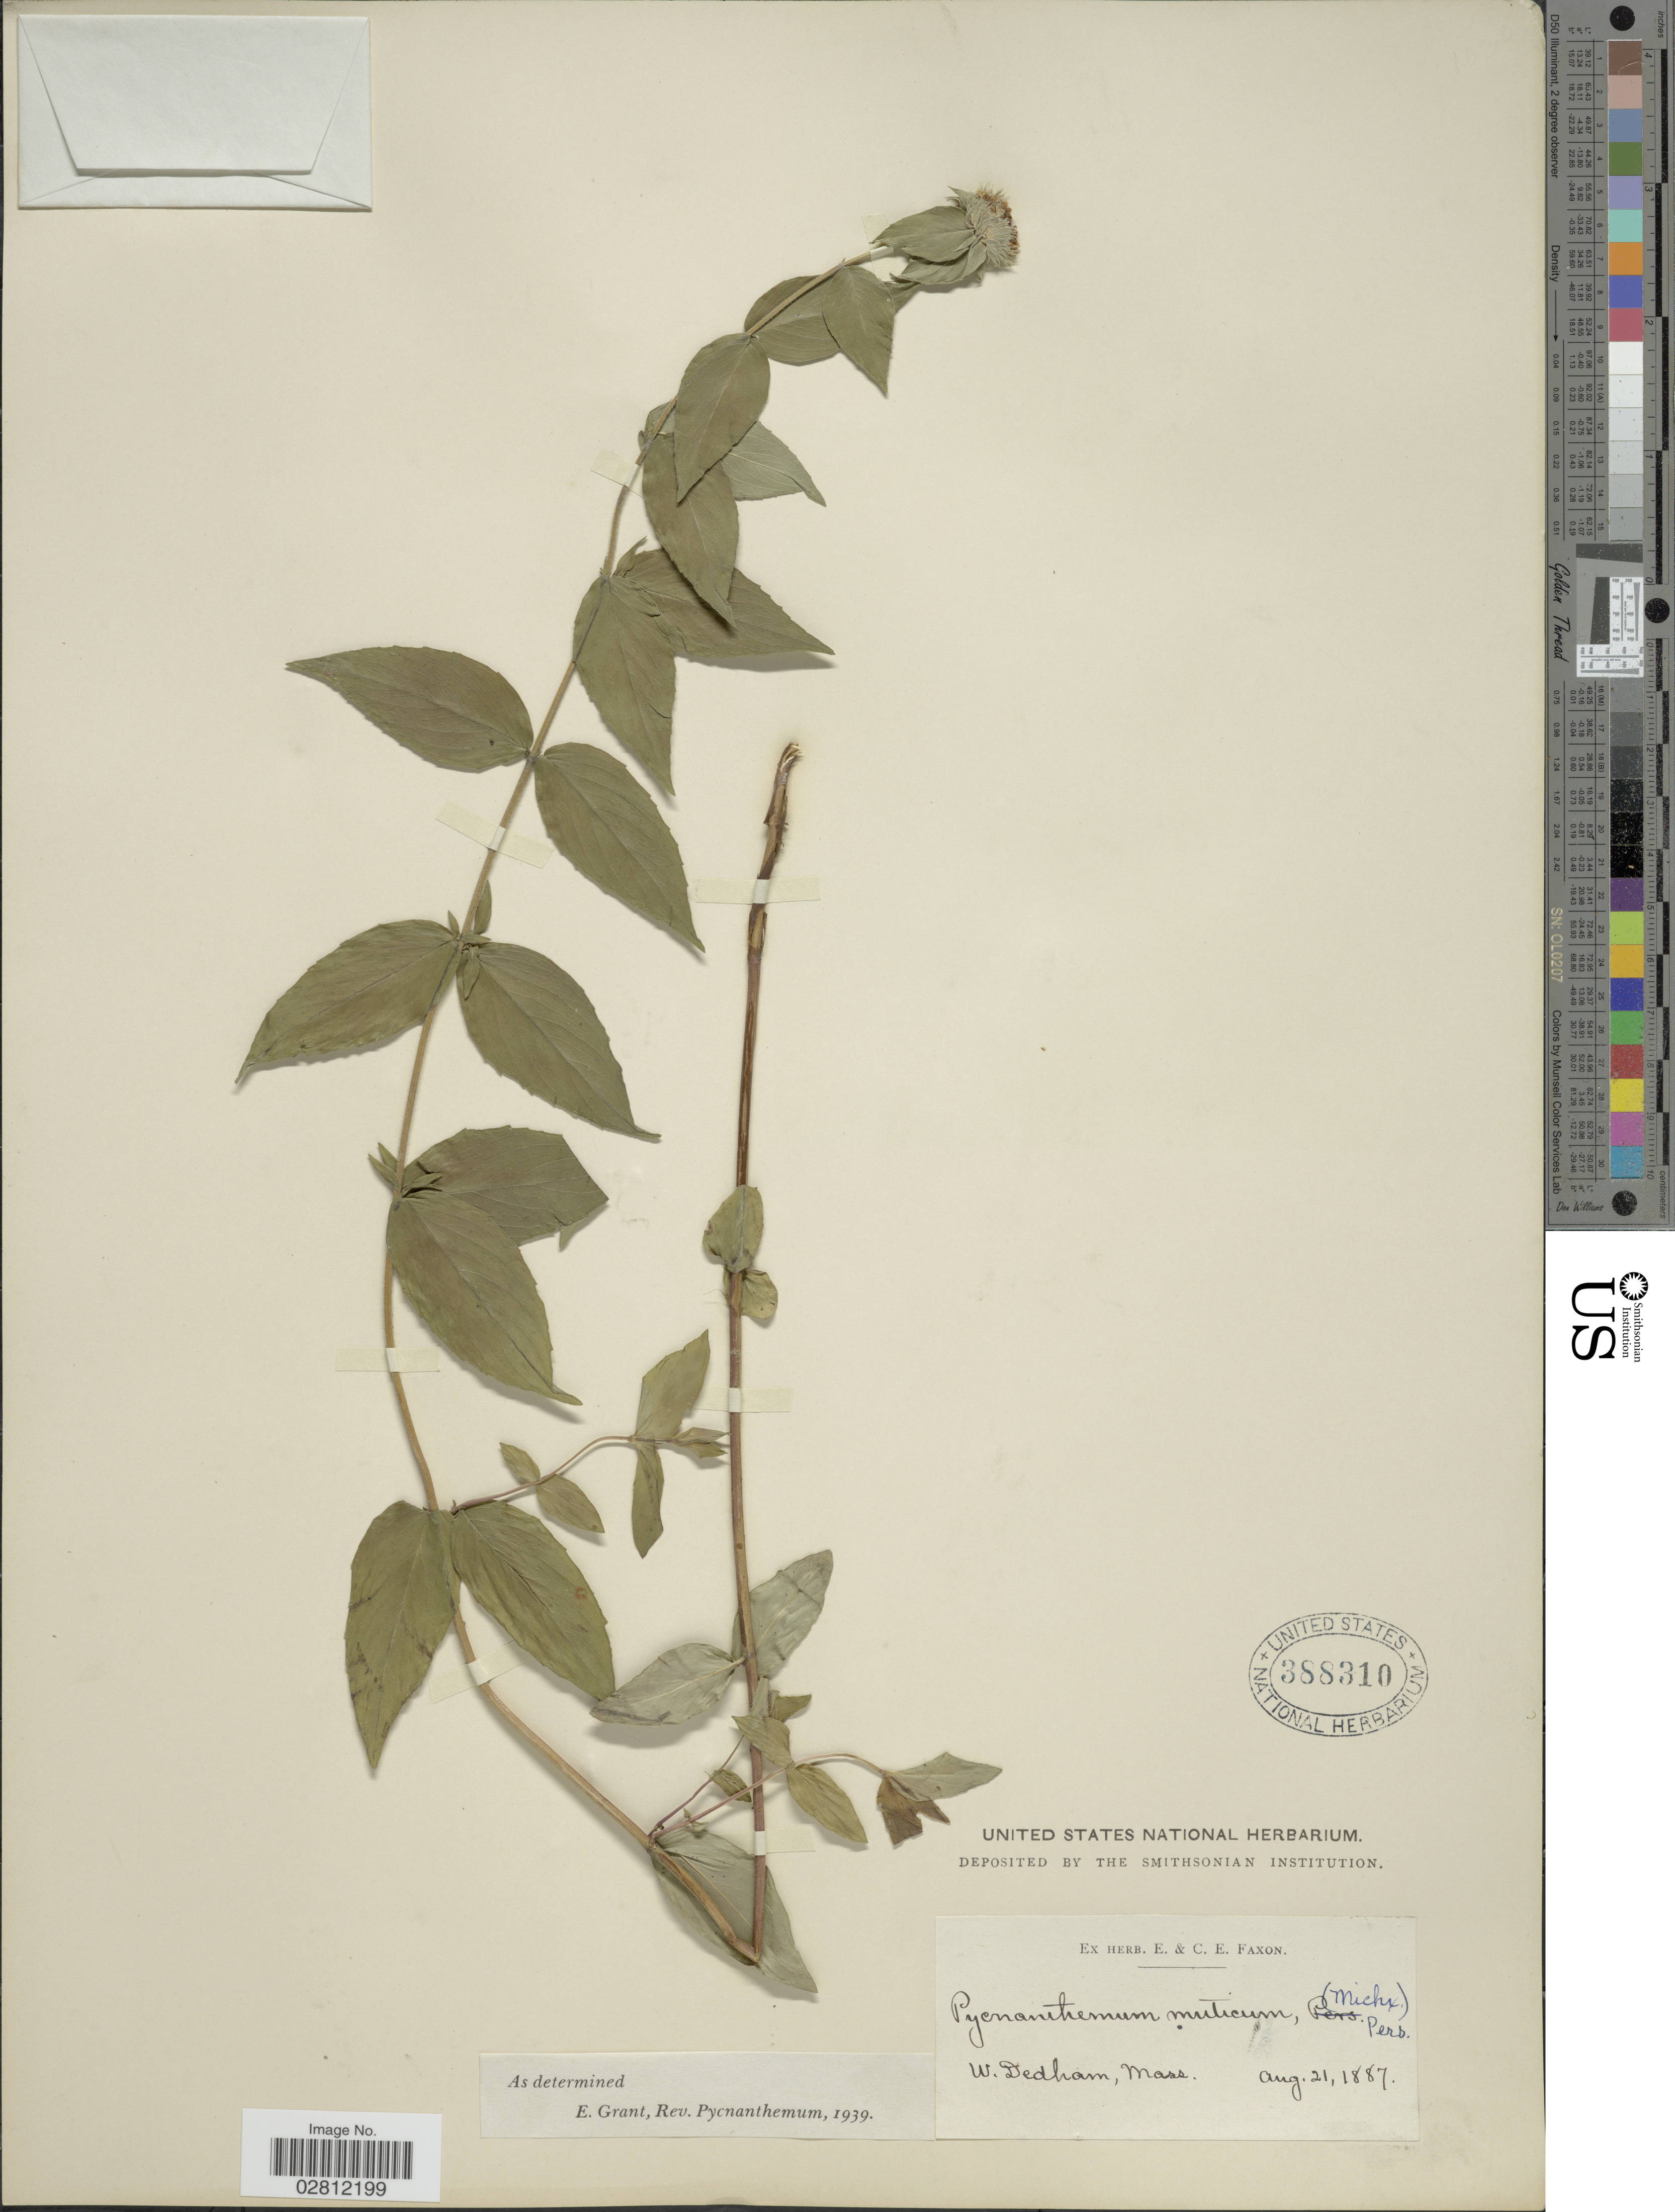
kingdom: Plantae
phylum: Tracheophyta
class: Magnoliopsida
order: Lamiales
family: Lamiaceae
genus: Pycnanthemum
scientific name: Pycnanthemum muticum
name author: (Michx.) Pers.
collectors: ex herb. E. & C.E. Faxon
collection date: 1887-08-21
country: United States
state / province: Massachusetts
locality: W. Dedham.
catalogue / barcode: US 388310